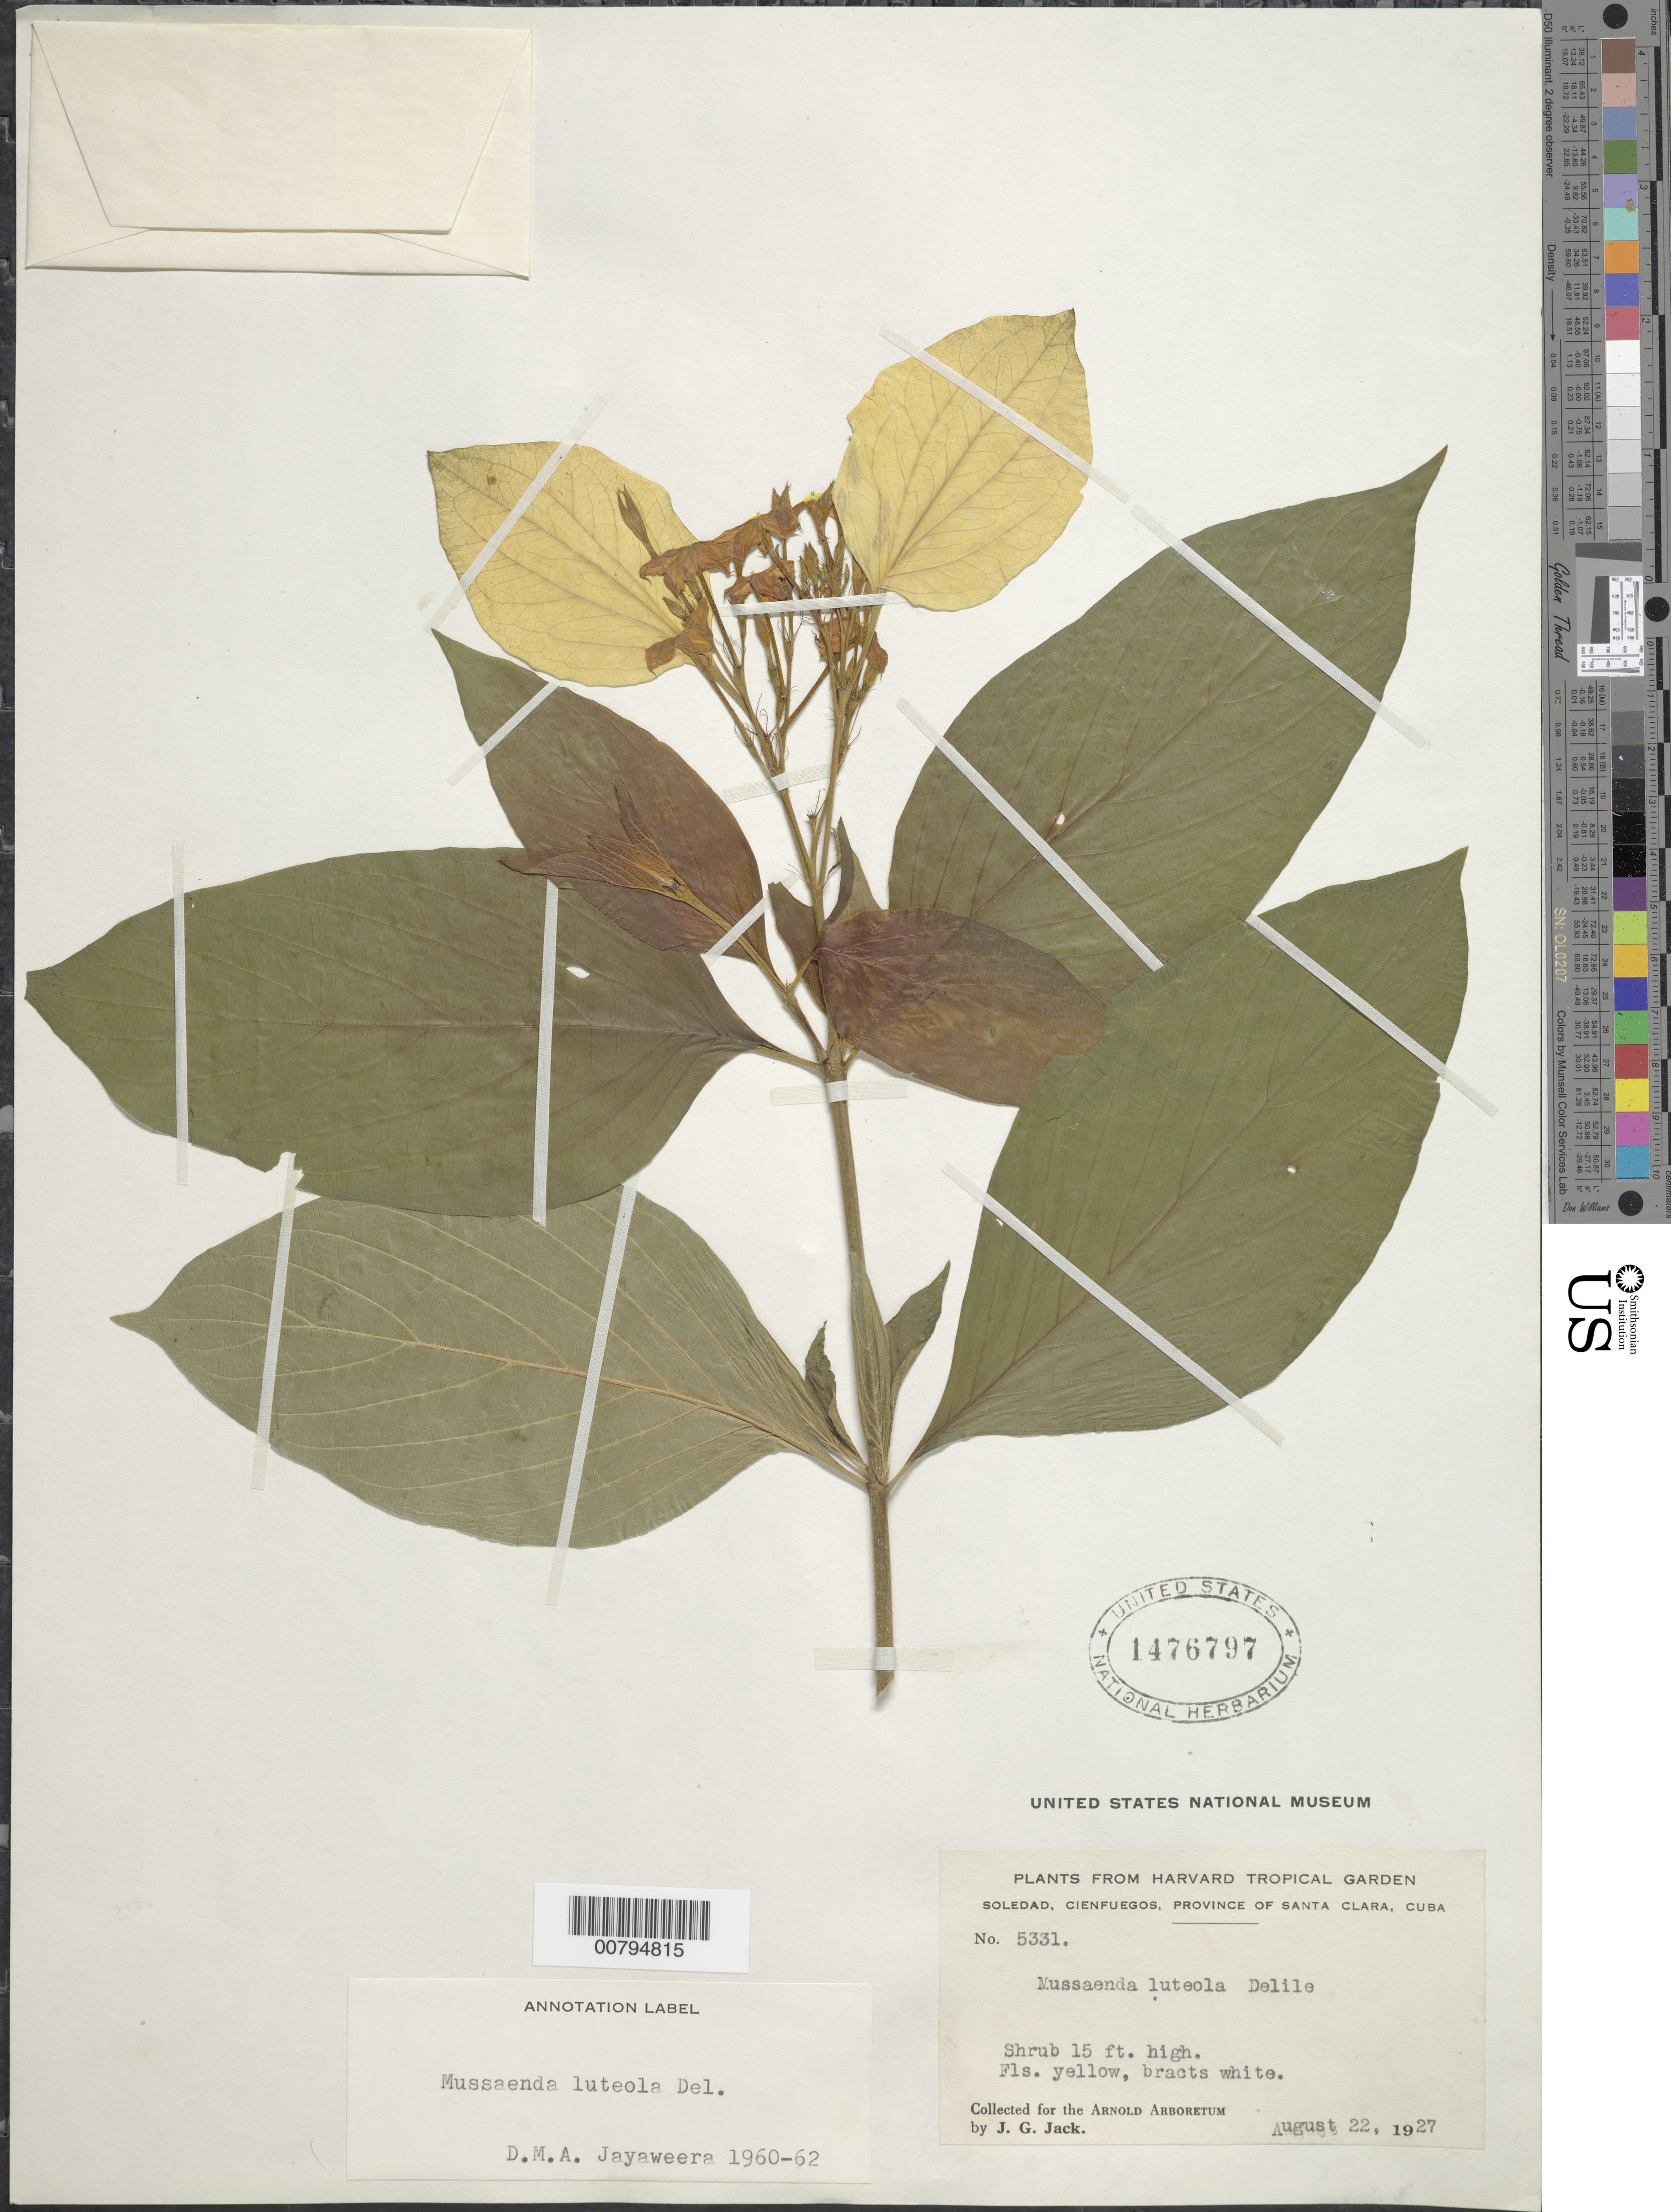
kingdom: Plantae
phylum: Tracheophyta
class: Magnoliopsida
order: Gentianales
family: Rubiaceae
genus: Pentas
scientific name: Pentas lanceolata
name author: (Forssk.) Deflers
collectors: J. G. Jack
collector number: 5331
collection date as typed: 22 Aug 1827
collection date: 1827-08-22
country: Cuba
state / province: Las Villas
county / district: Cienfuegos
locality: Soledad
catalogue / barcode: US 1476797